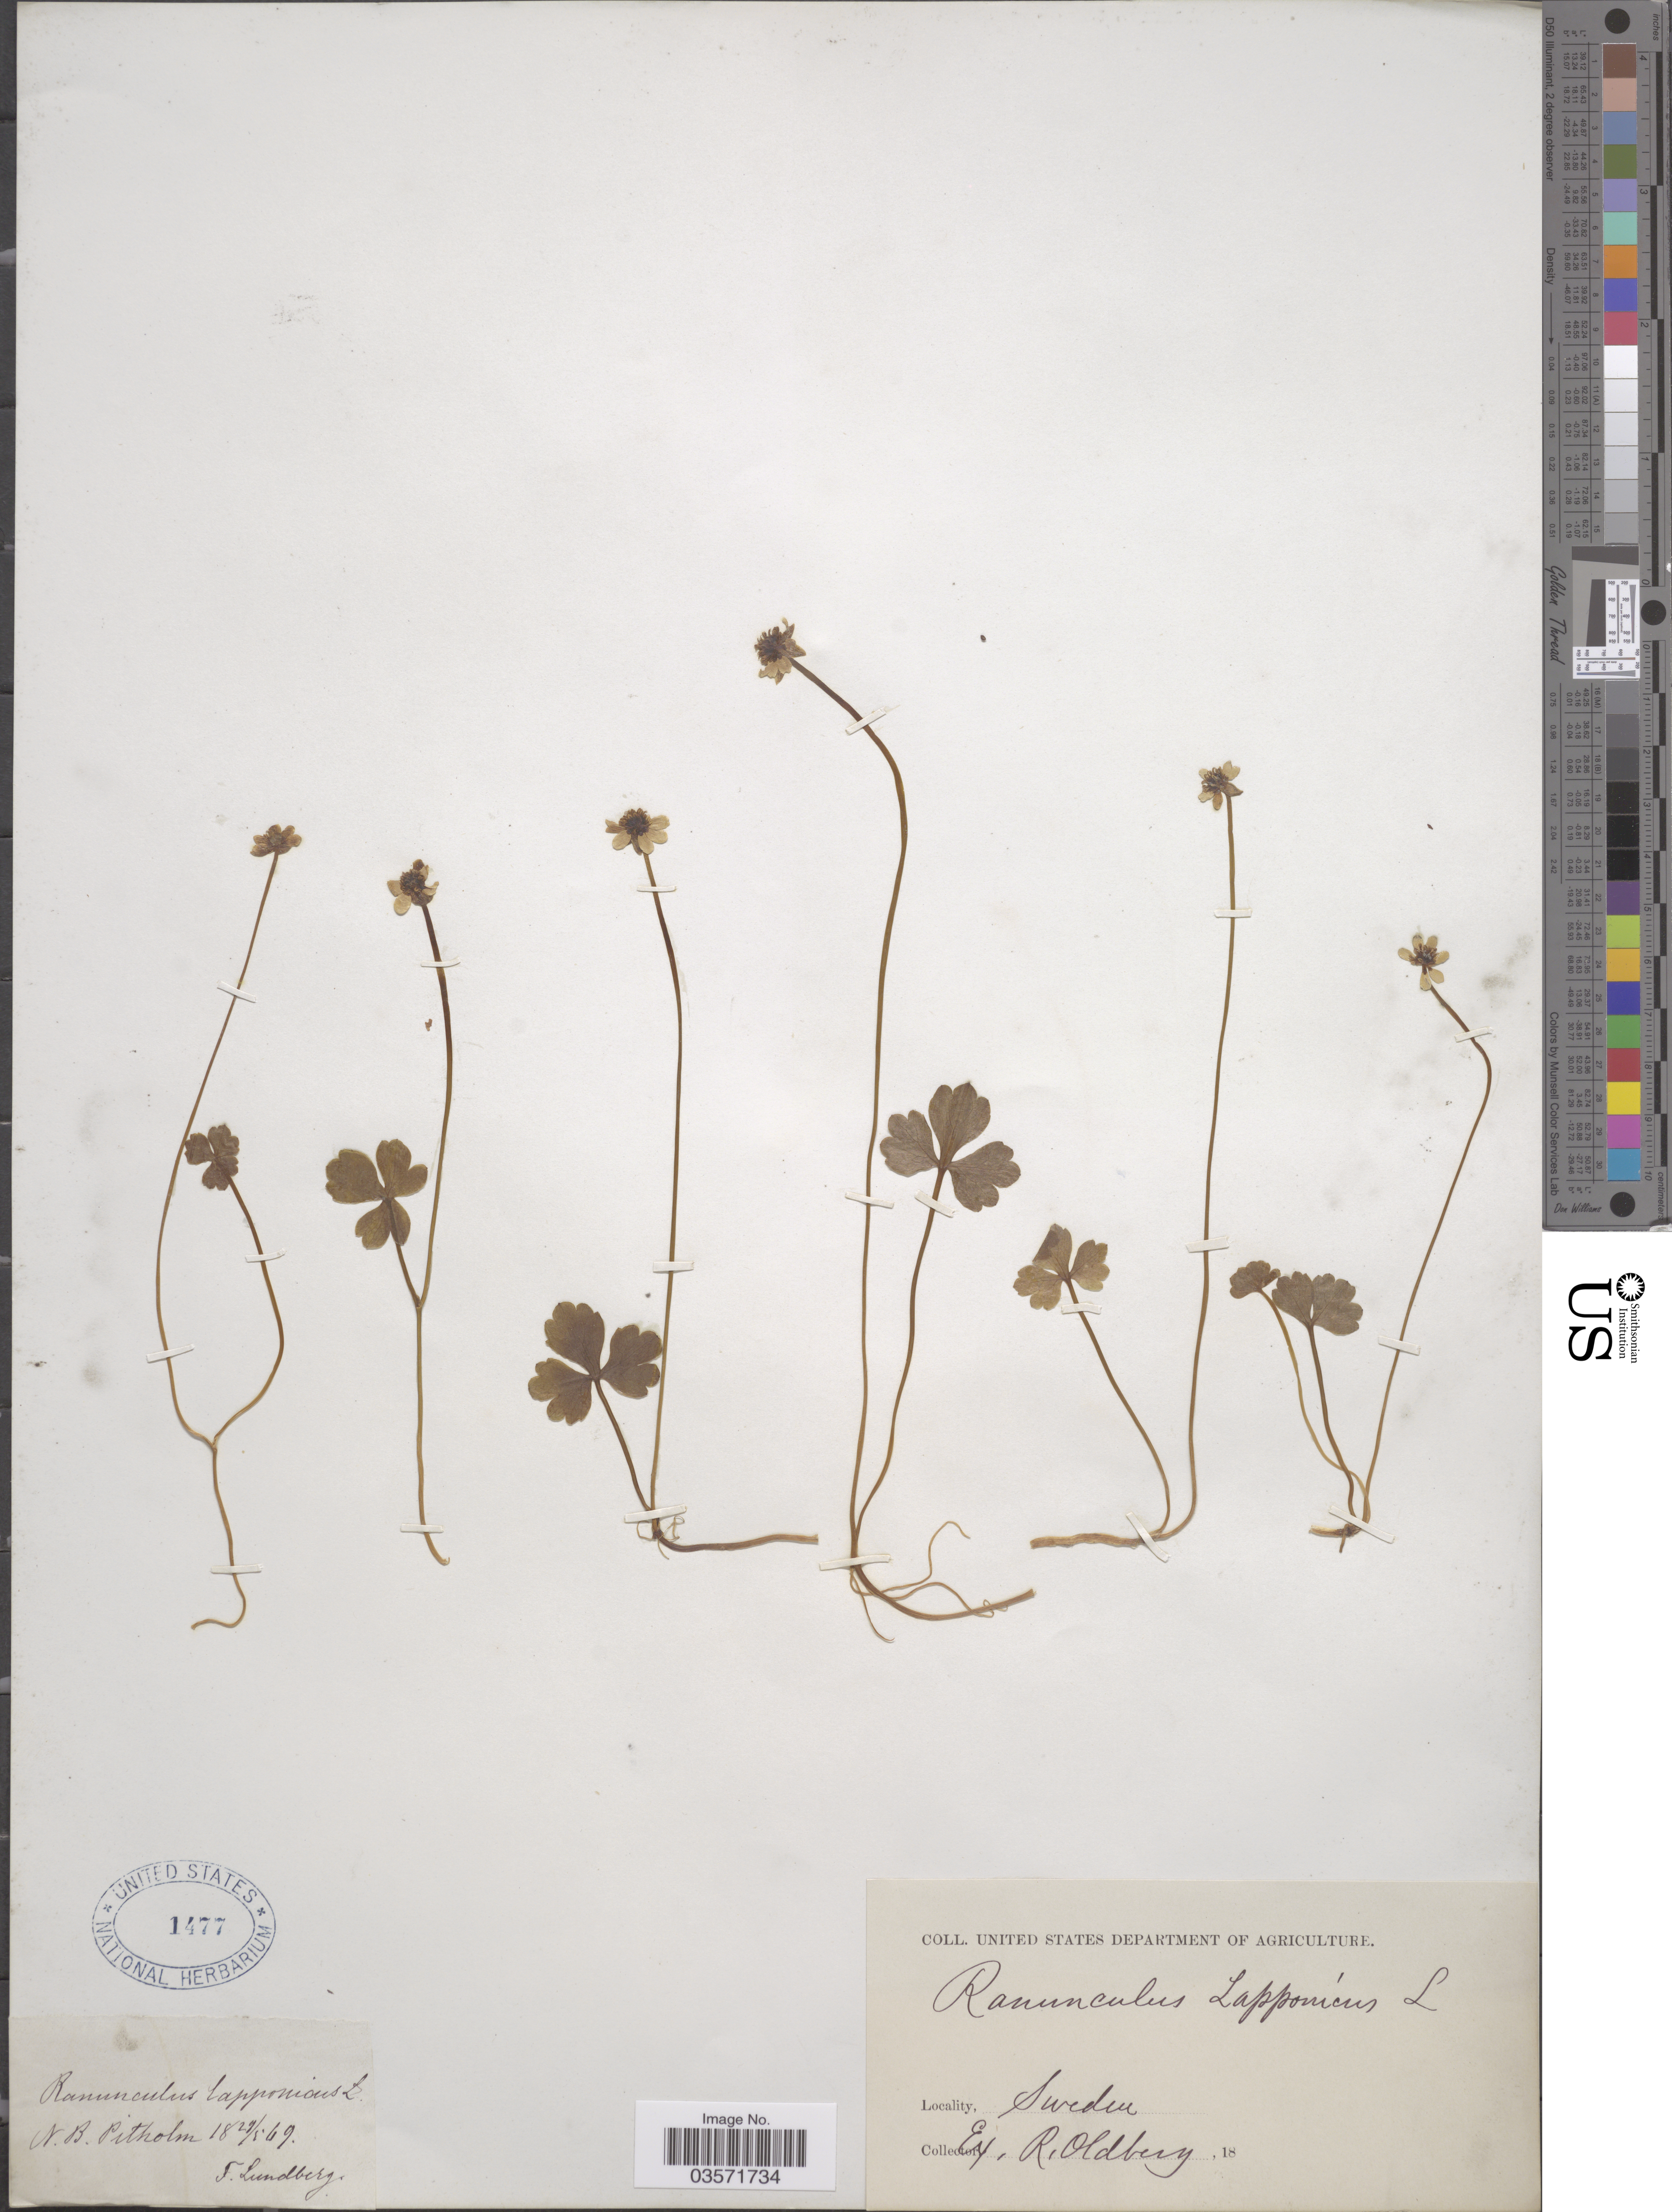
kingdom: Plantae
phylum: Tracheophyta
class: Magnoliopsida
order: Ranunculales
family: Ranunculaceae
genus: Ranunculus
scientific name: Ranunculus lapponicus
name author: L.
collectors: F. Lundberg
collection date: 1869-05-27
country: Sweden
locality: N.B. Pitholm.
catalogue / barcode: US 1477